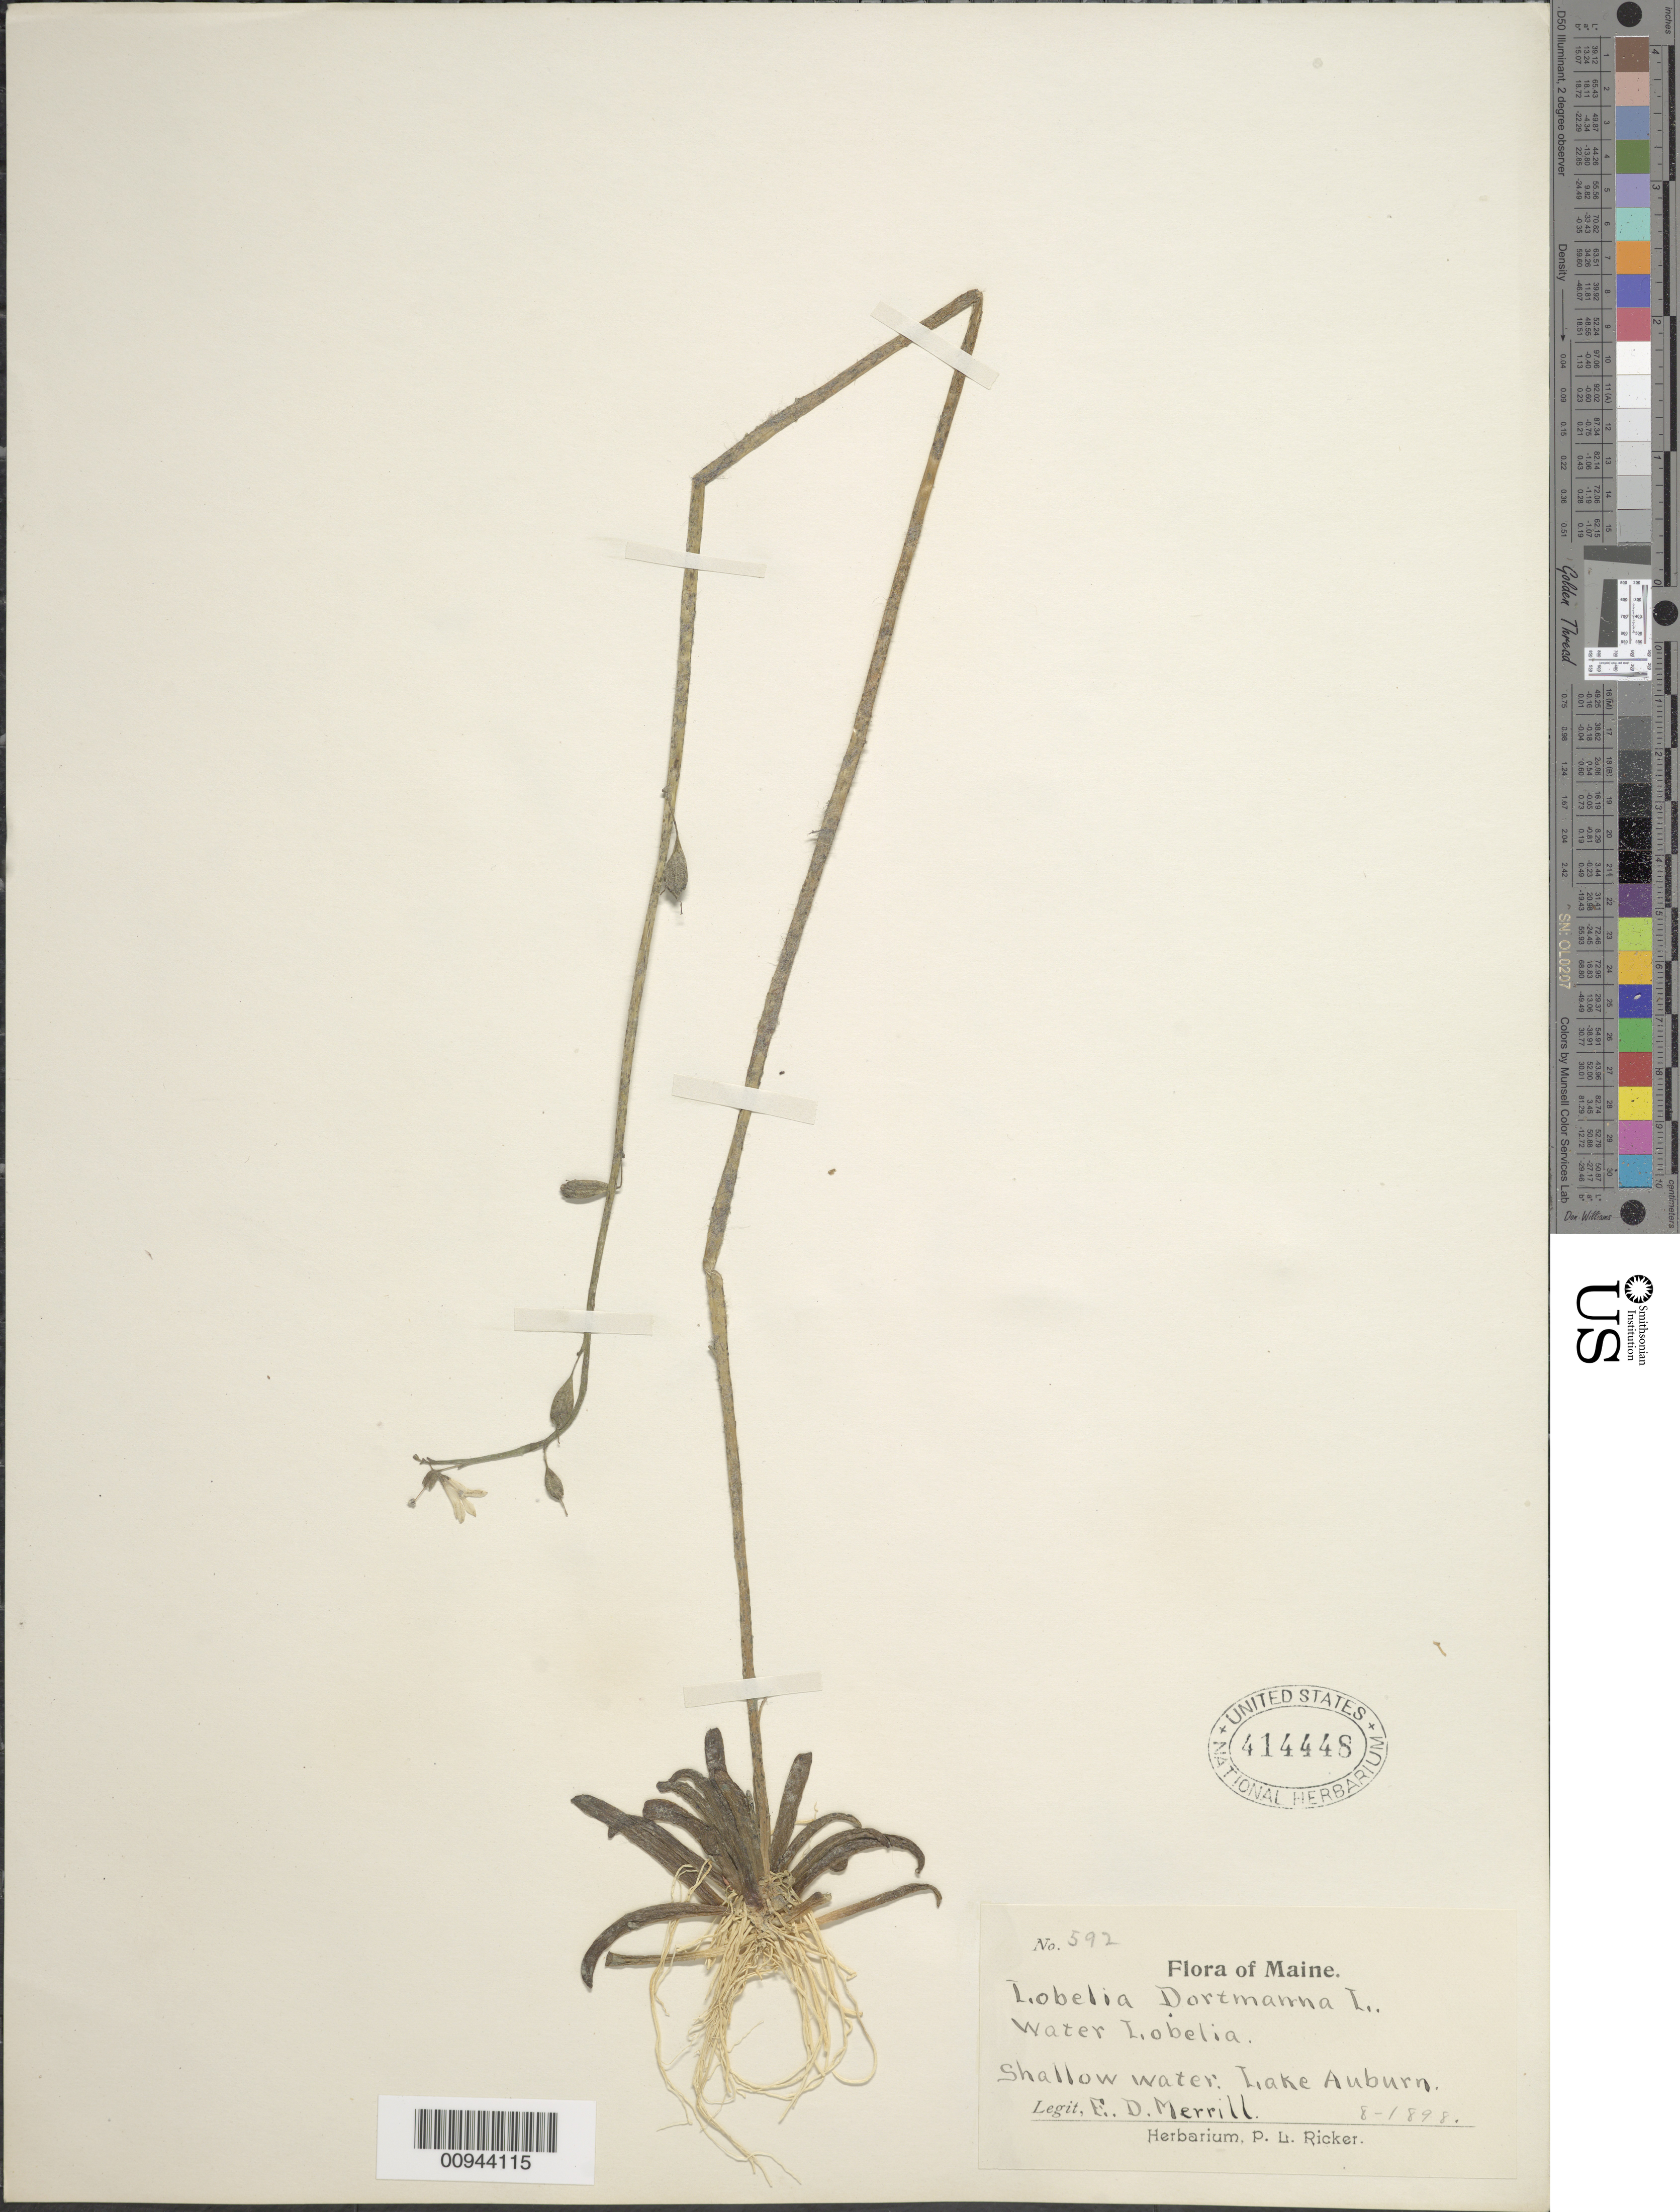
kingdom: Plantae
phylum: Tracheophyta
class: Magnoliopsida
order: Asterales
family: Campanulaceae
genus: Lobelia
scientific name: Lobelia dortmanna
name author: L.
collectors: E. D. Merrill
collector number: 592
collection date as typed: Aug 1898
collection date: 1898-08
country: United States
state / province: Maine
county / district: Androscoggin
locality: Lake Auburn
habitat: shallow water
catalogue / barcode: US 414448